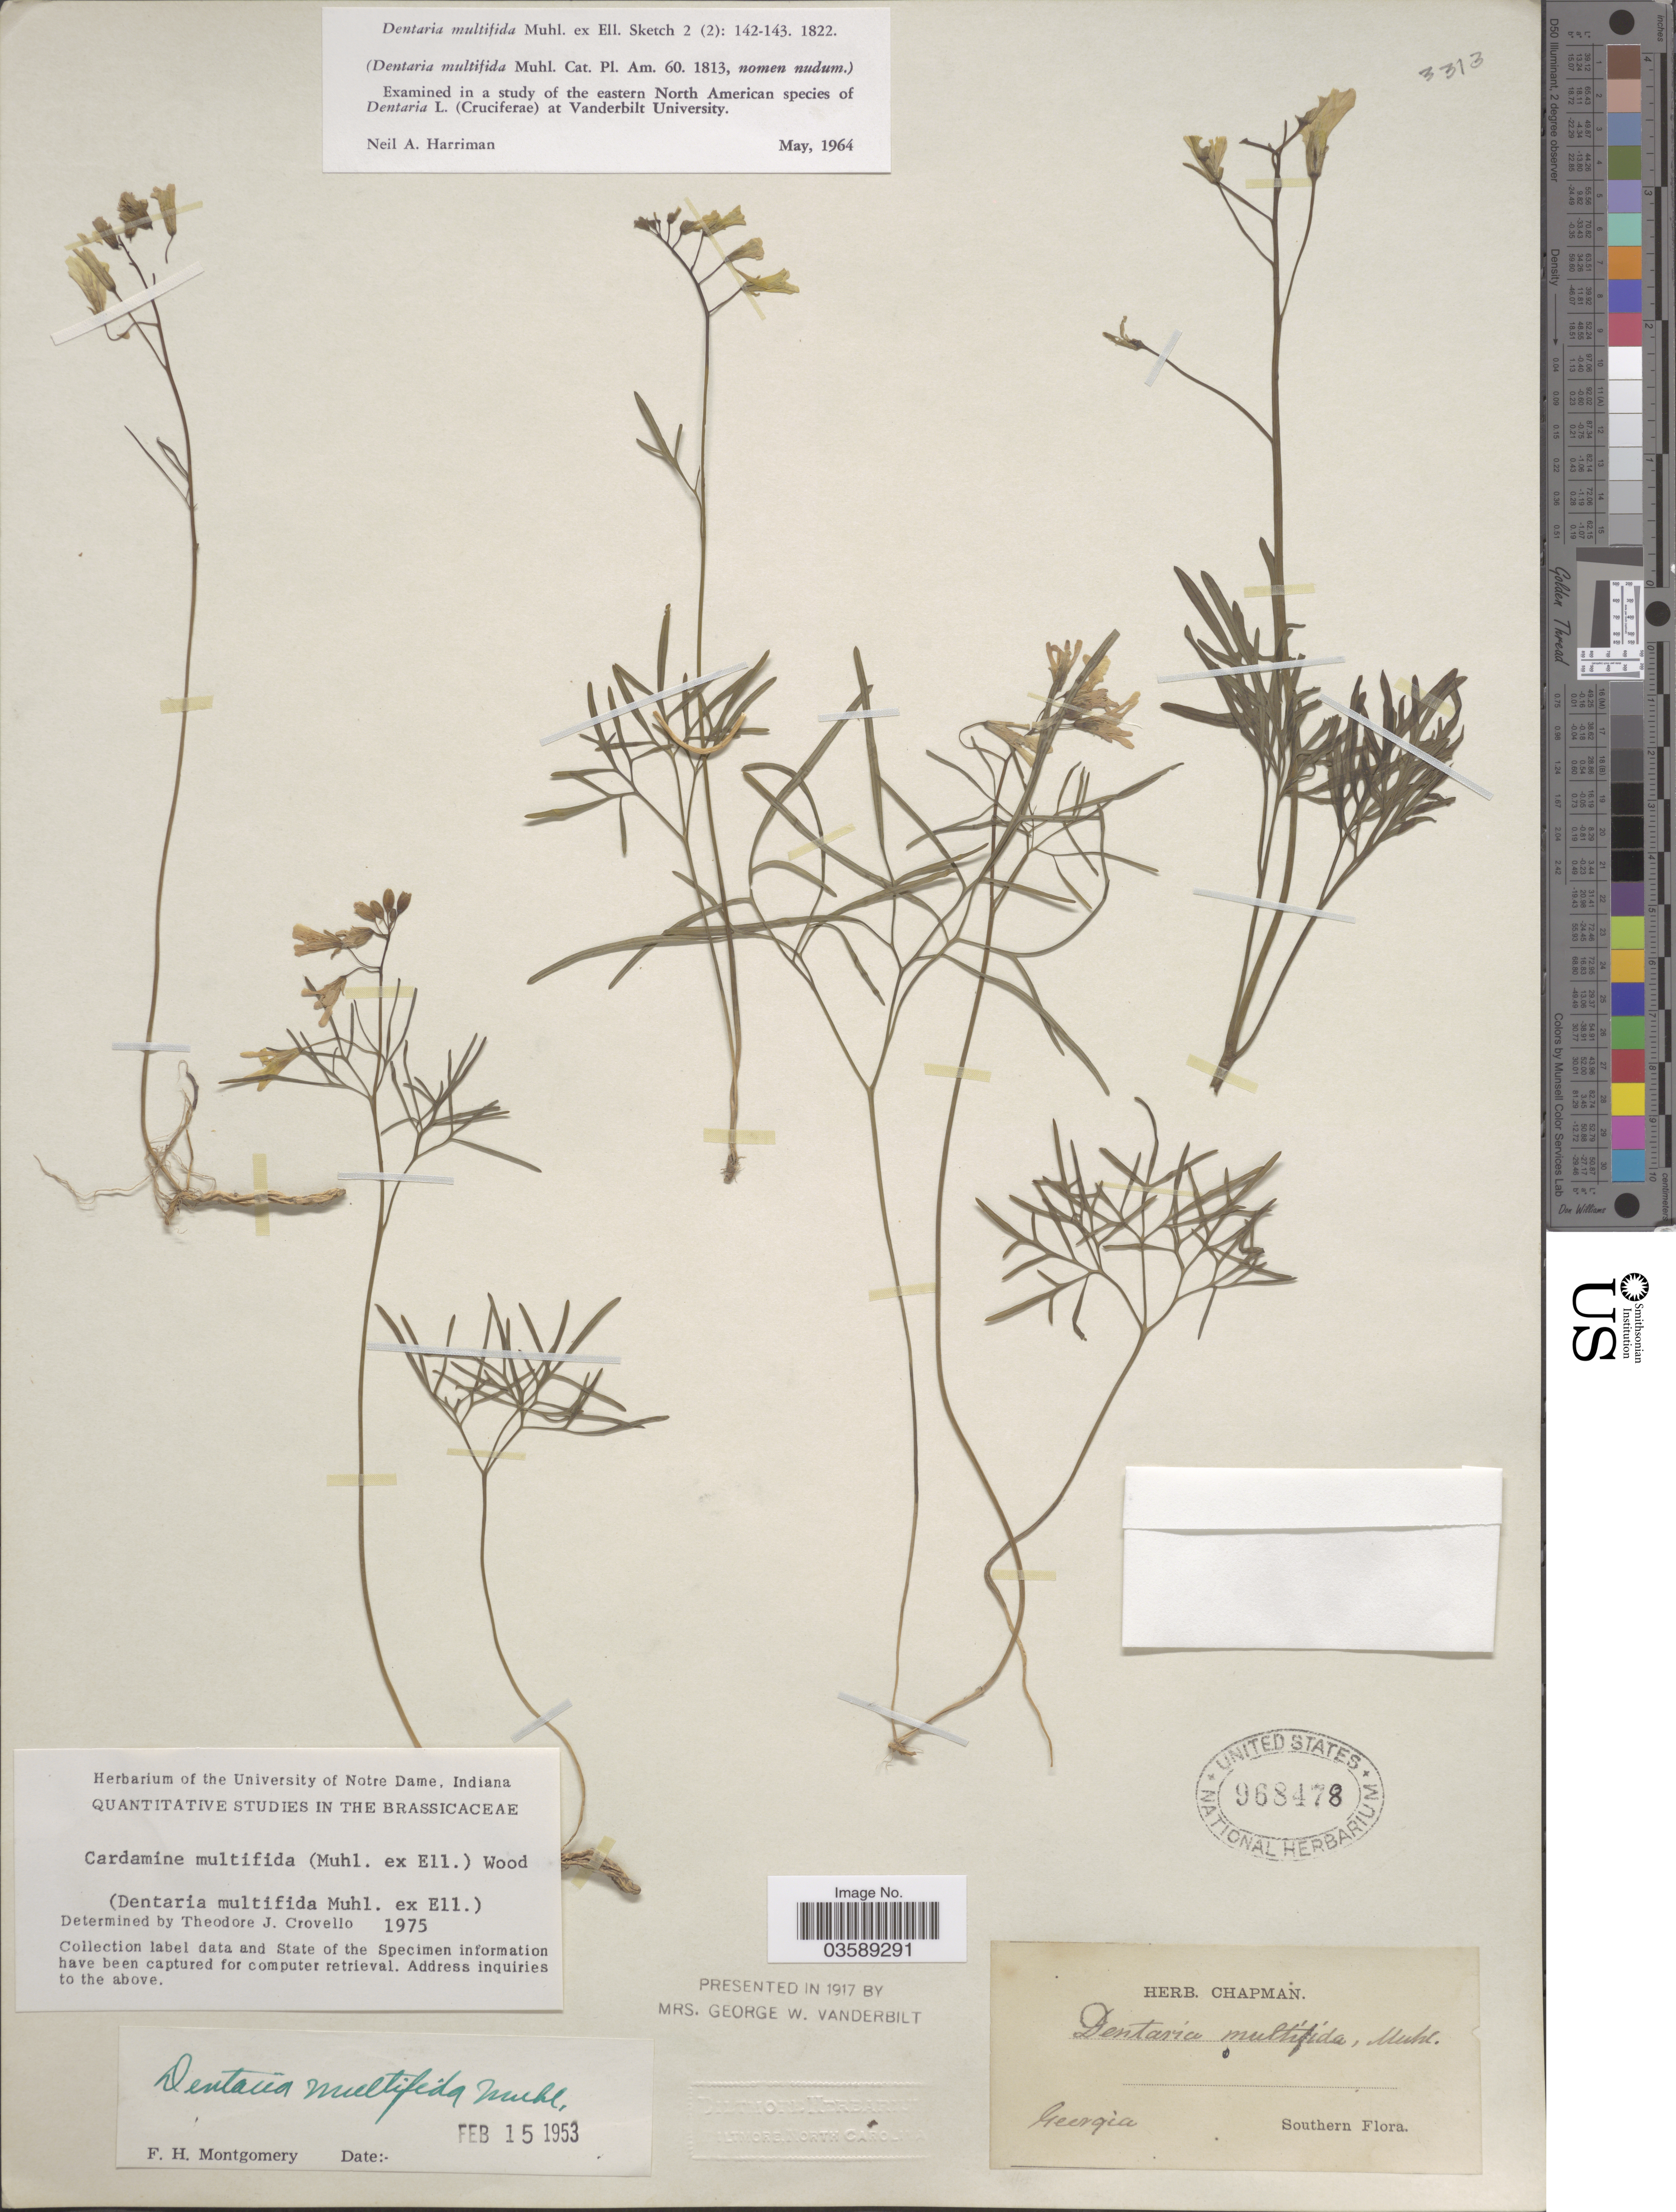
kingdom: Plantae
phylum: Tracheophyta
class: Magnoliopsida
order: Brassicales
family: Brassicaceae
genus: Cardamine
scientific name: Cardamine multifolia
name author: Rydb.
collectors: ex herb. Chapman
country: United States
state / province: Georgia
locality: Southern.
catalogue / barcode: US 968478